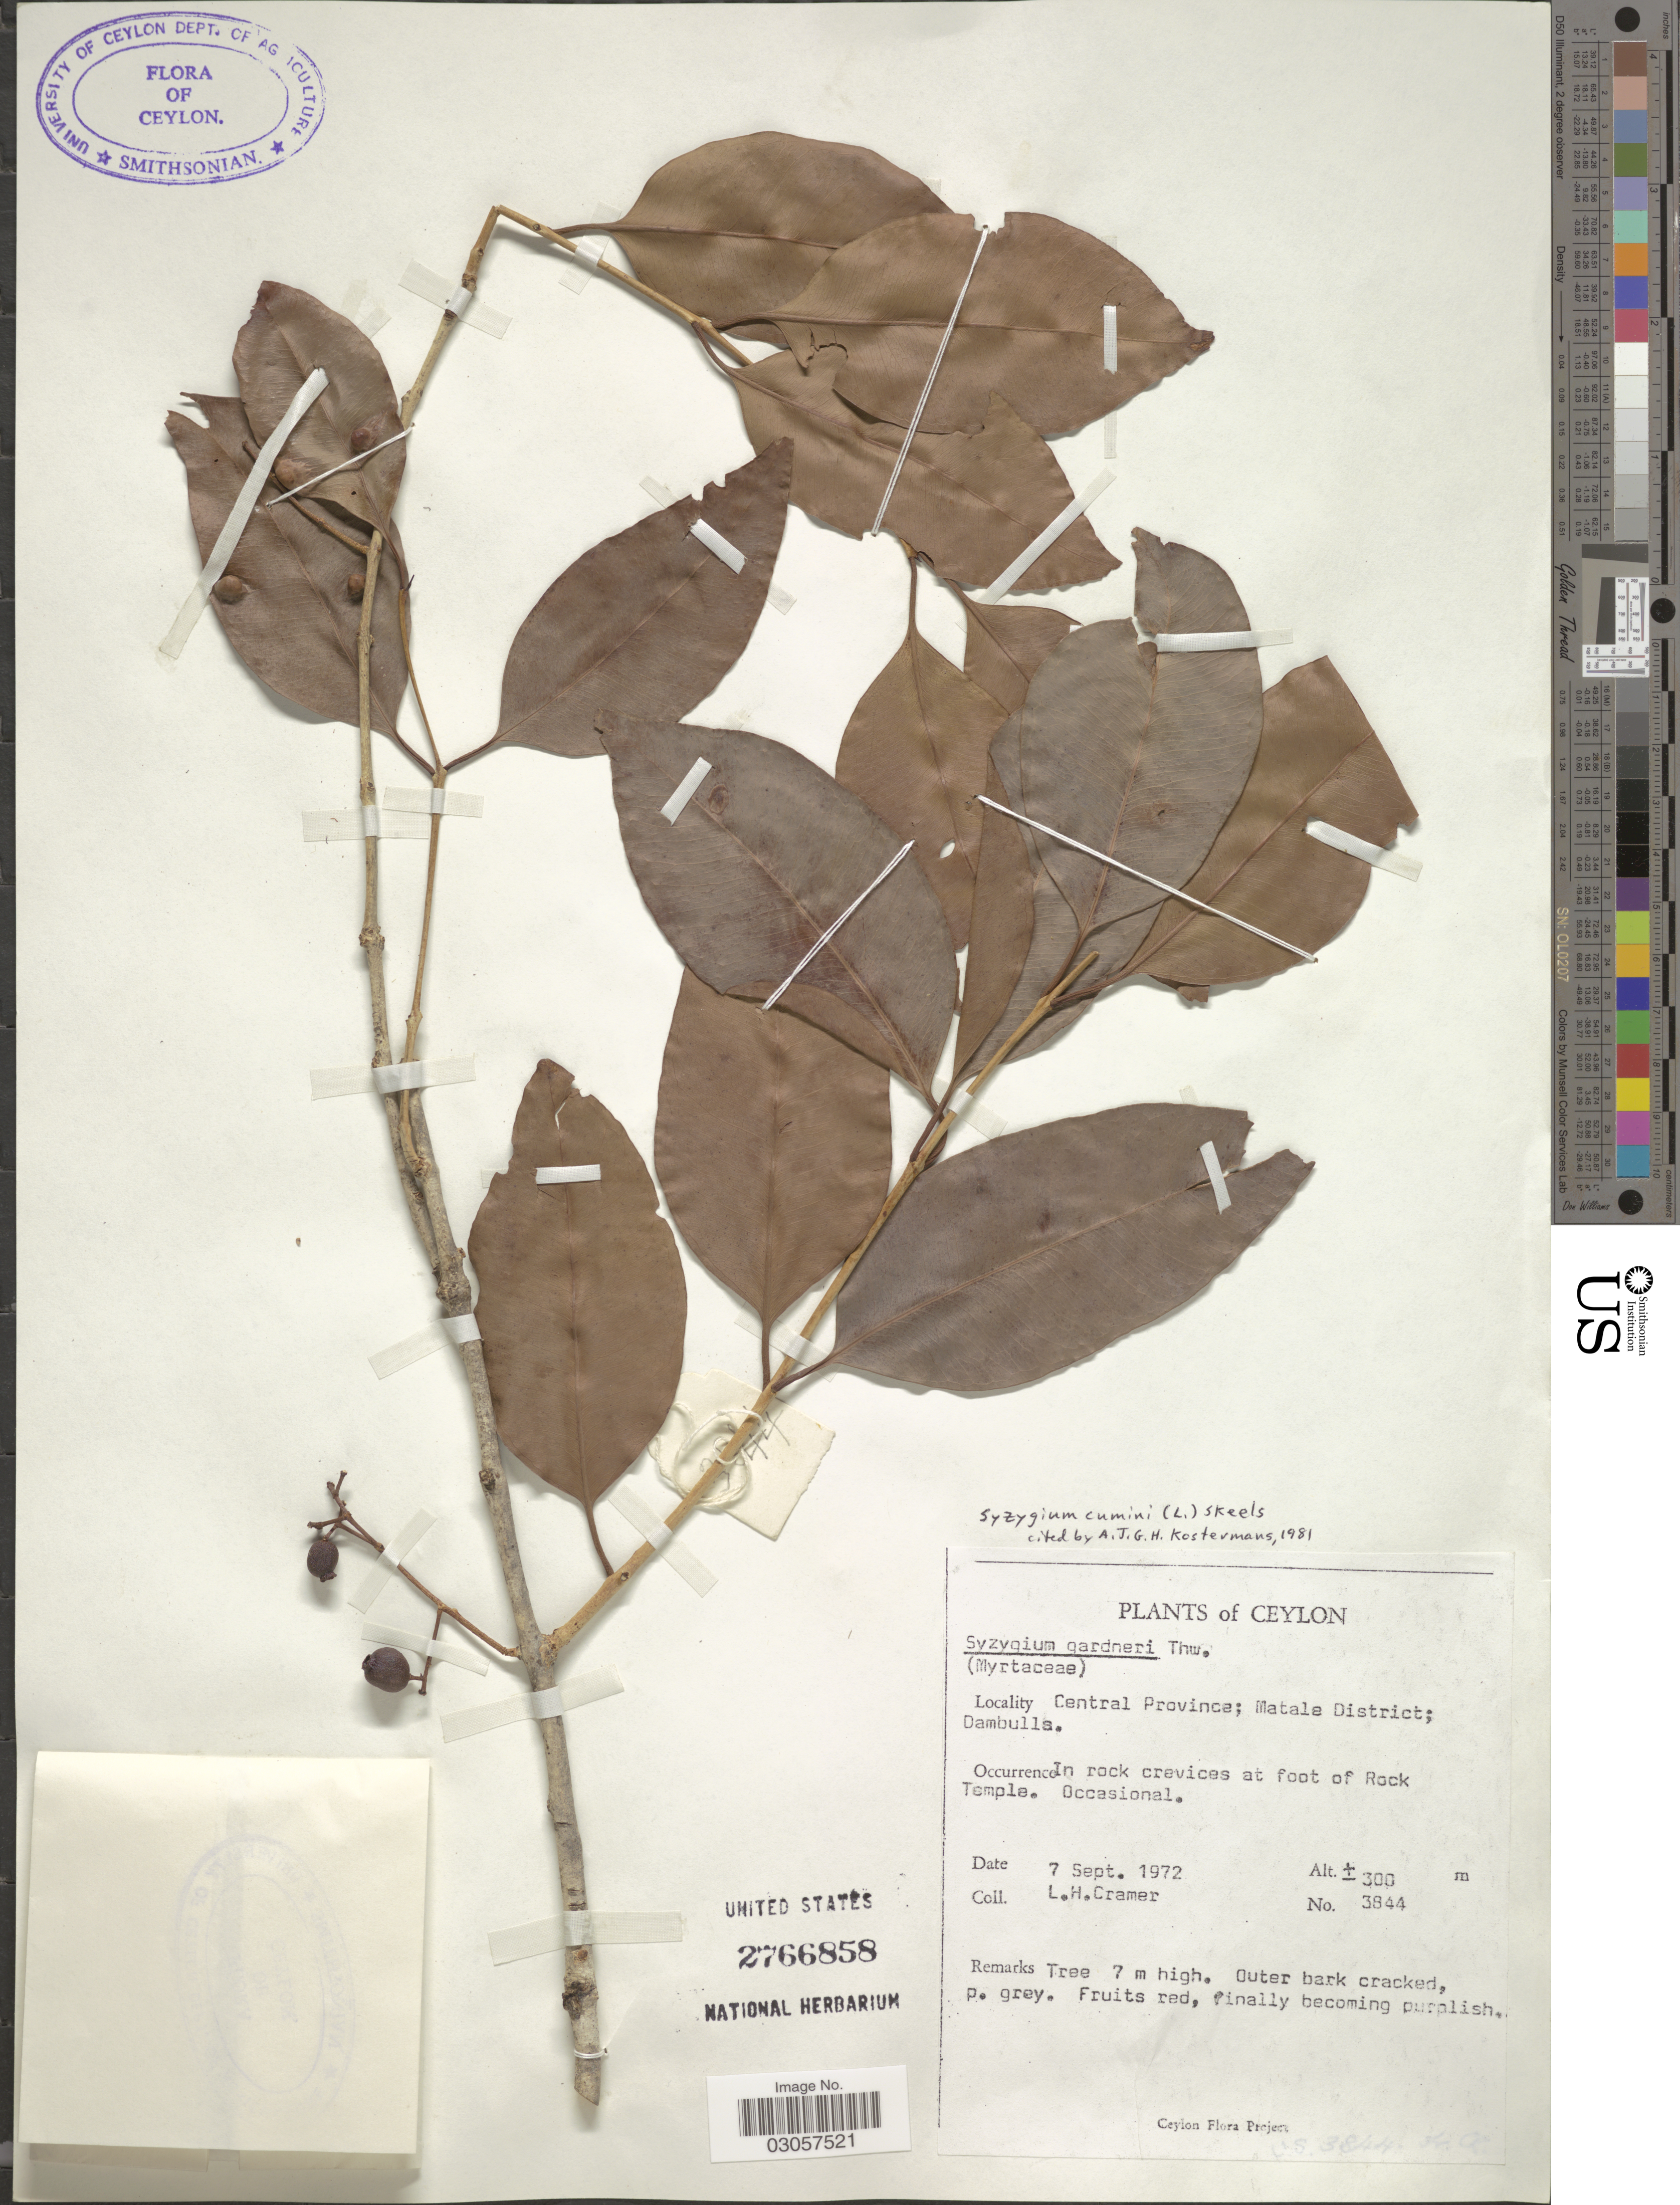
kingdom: Plantae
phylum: Tracheophyta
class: Magnoliopsida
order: Myrtales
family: Myrtaceae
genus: Syzygium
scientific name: Syzygium cumini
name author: (L.) Skeels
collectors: L. H. Cramer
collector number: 3844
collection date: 1972-09-07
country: Sri Lanka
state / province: Central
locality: Ceylon, Central Province; Matala District; Dambulla, In rock crevices at foot of Rock Temple.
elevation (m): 300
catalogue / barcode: US 2766858